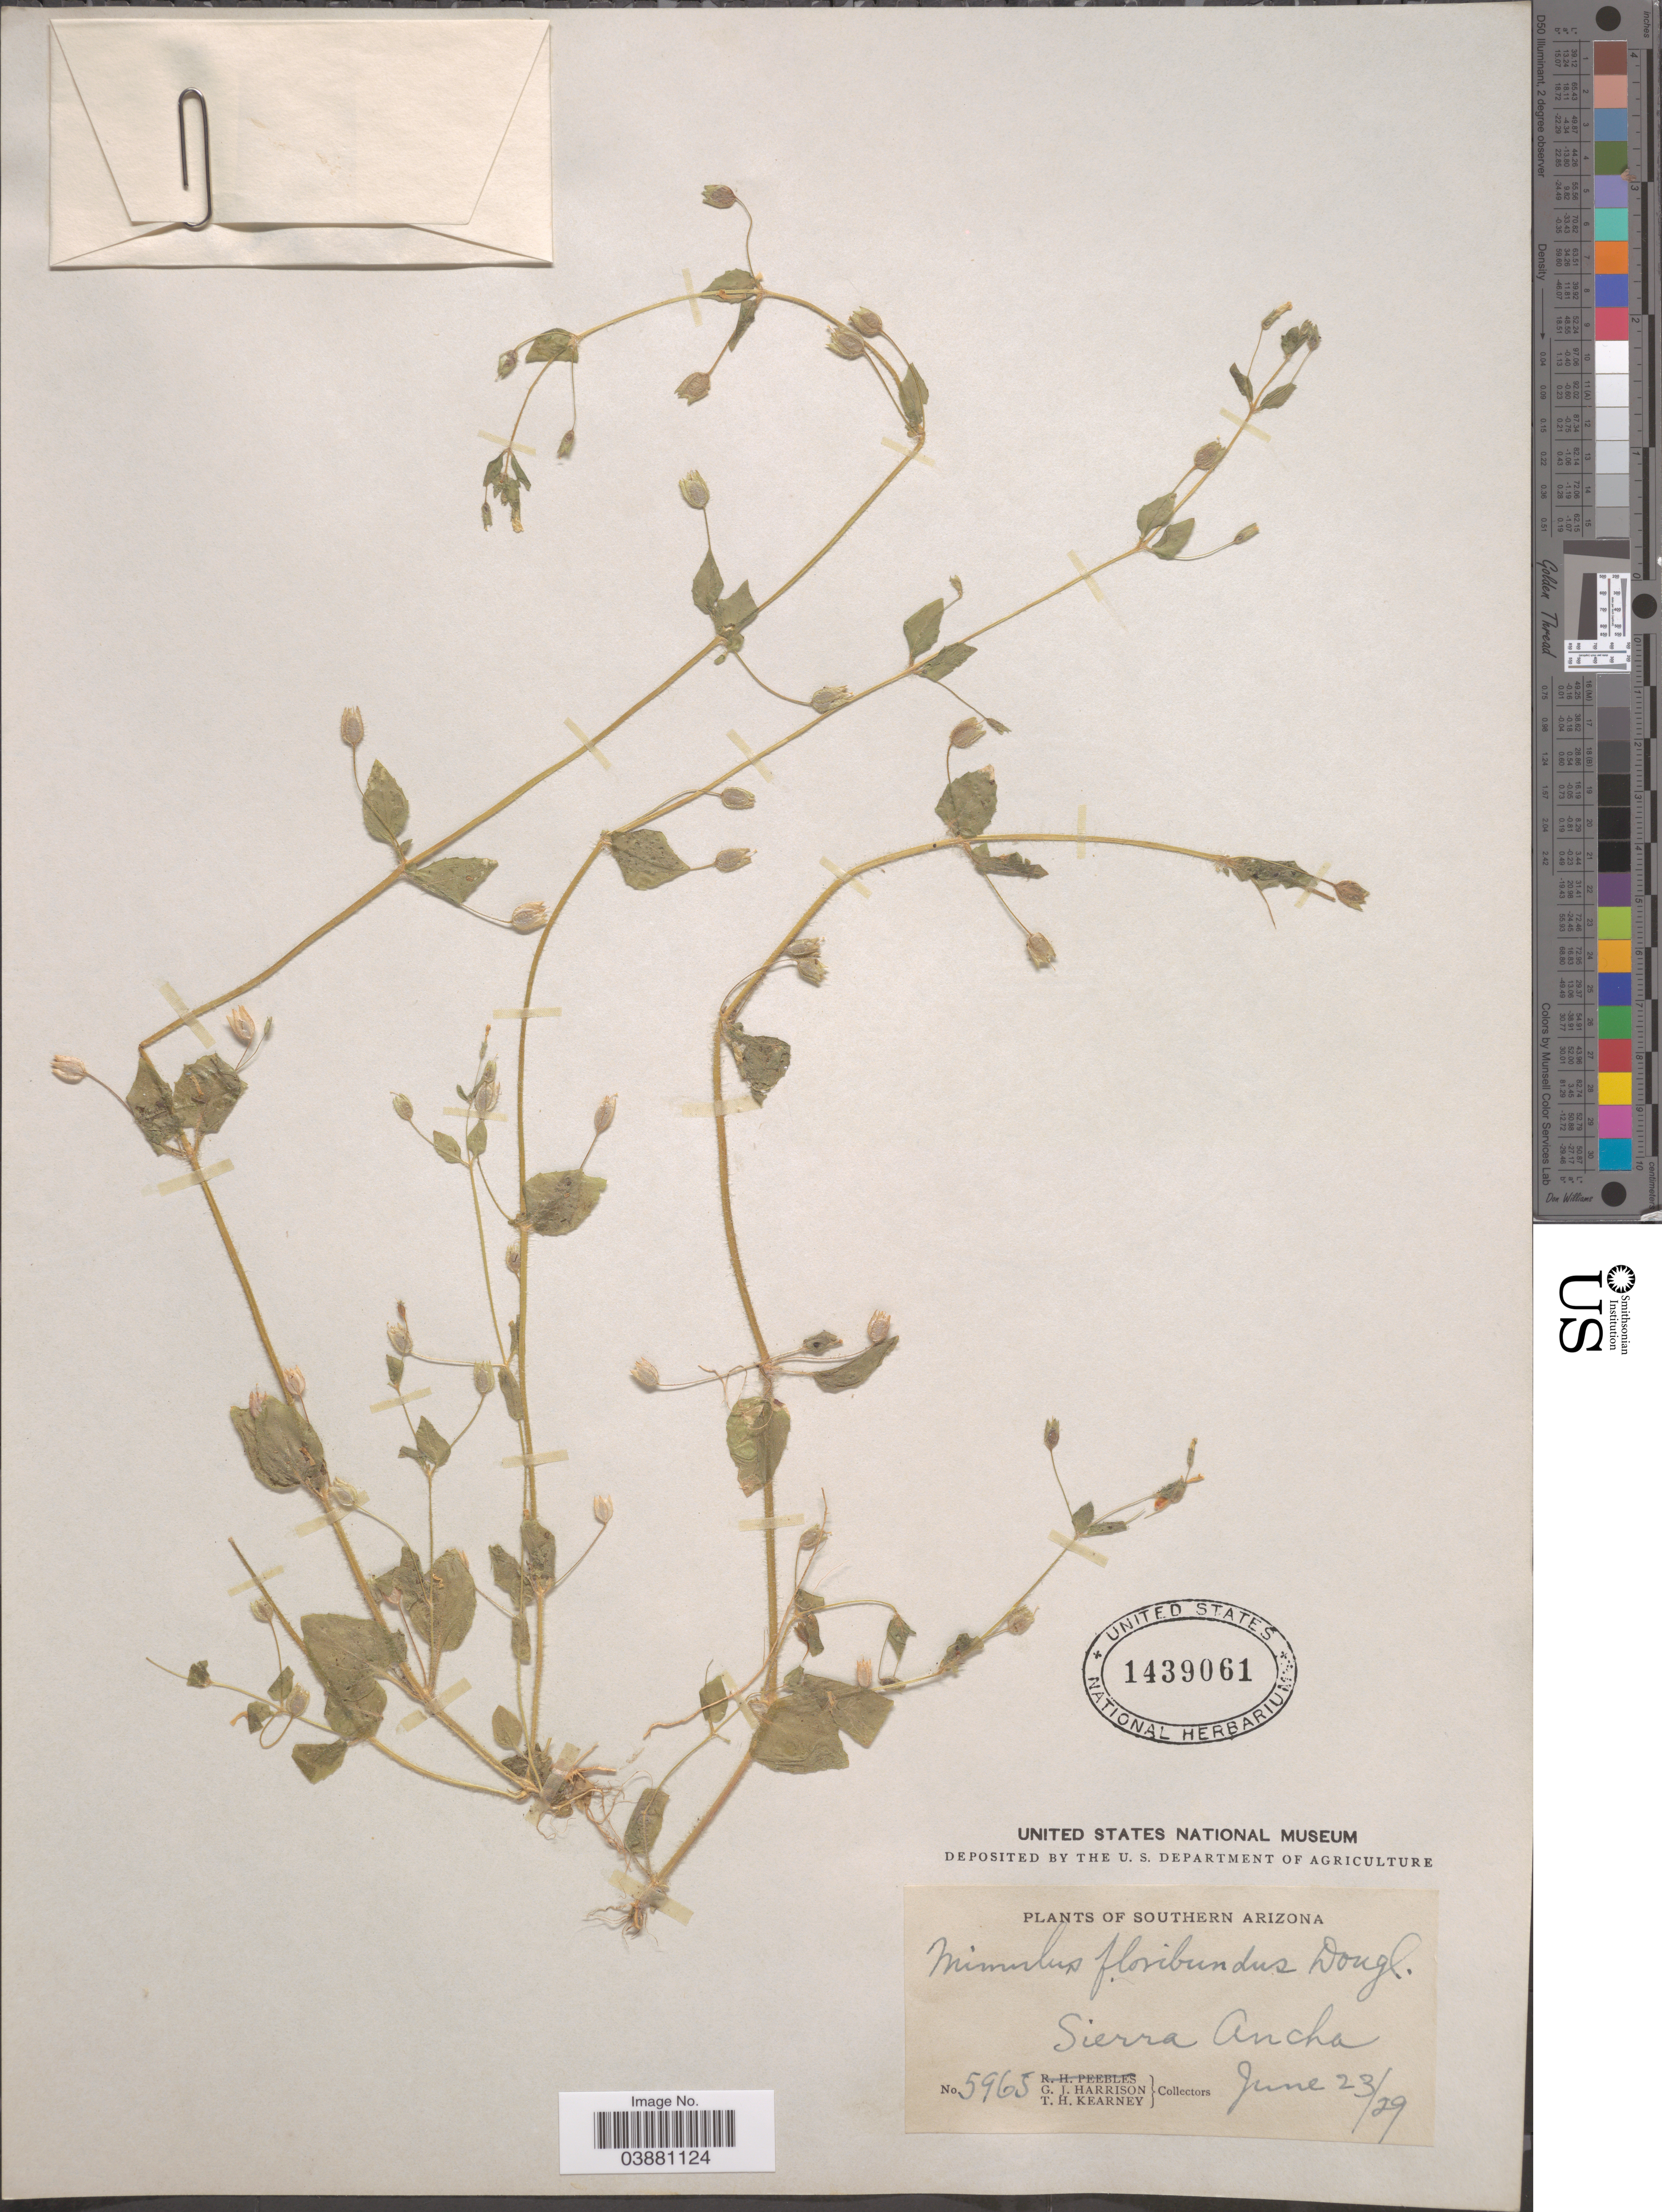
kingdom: Plantae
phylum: Tracheophyta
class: Magnoliopsida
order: Lamiales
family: Phrymaceae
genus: Mimulus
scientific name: Mimulus floribundus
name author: Douglas ex Lindl.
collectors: G. J. Harrison & T. H. Kearney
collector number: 5965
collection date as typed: Transcribed d/m/y: 23/6/29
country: United States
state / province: Arizona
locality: Southern Arizona. Sierra Ancha.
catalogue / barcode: US 1439061